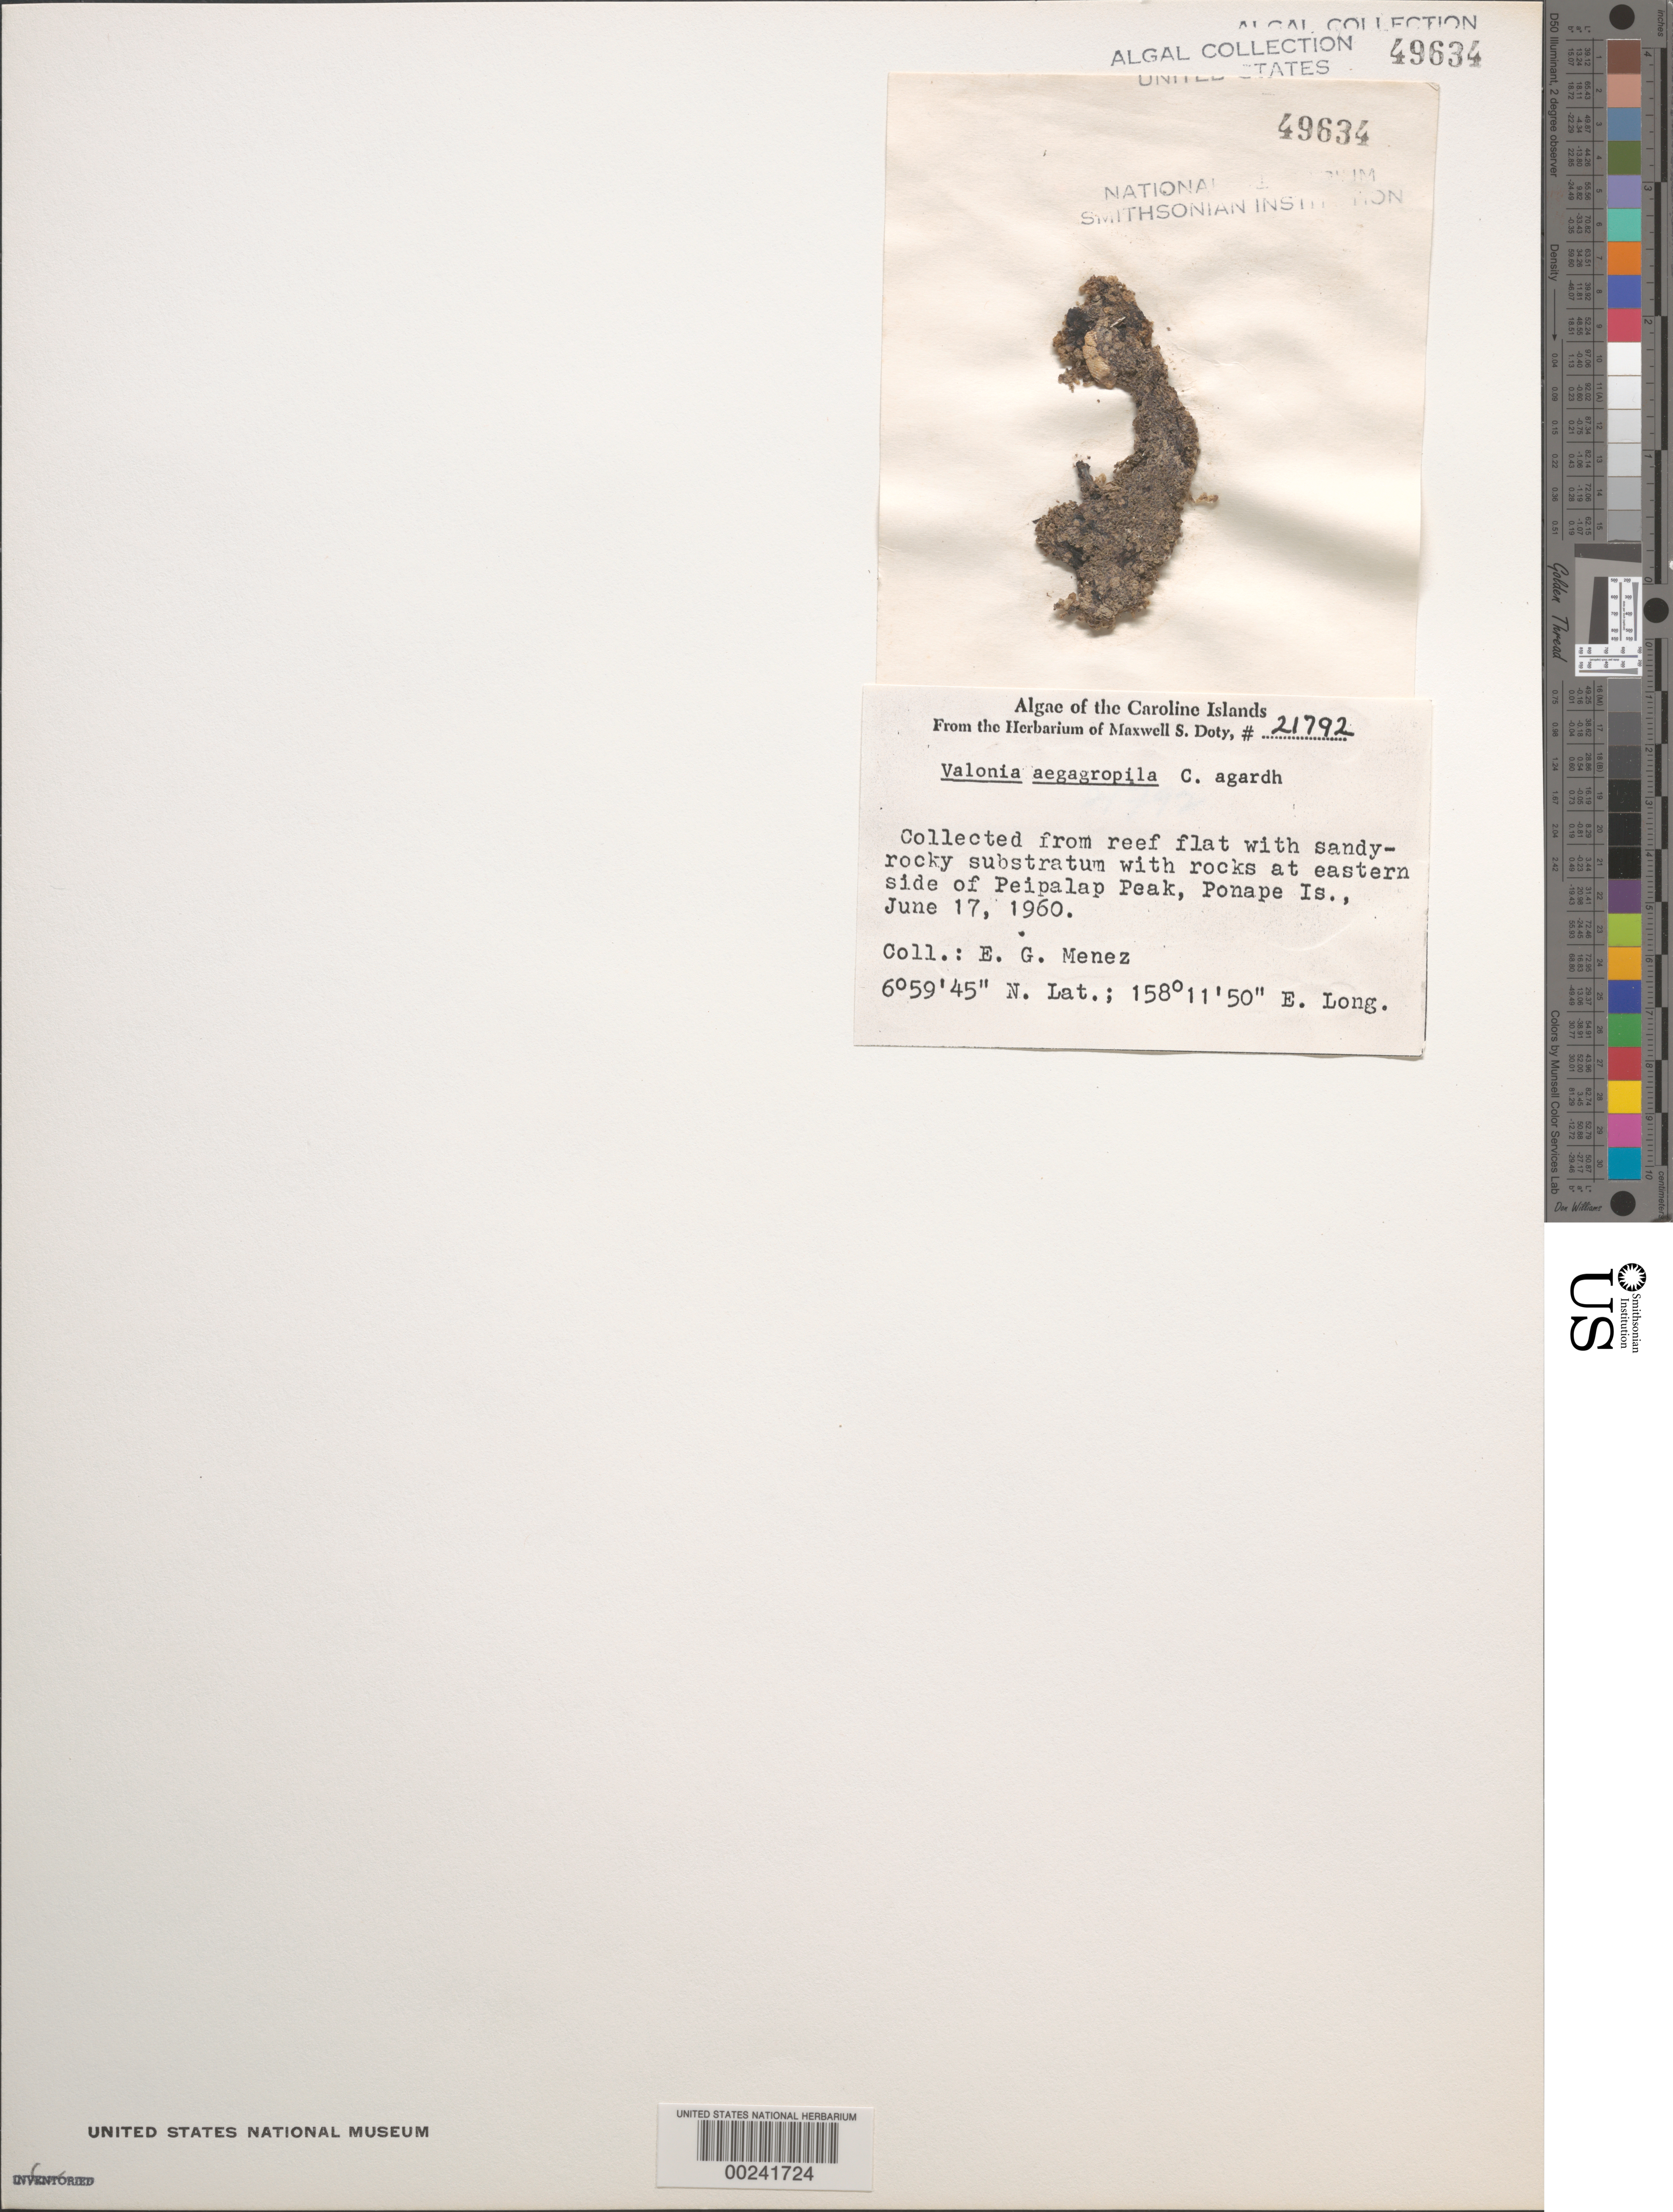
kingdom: Plantae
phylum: Chlorophyta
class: Ulvophyceae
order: Siphonocladales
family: Valoniaceae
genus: Valonia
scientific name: Valonia aegagropila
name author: C. Agardh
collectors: Meñez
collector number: MSD 21792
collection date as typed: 17 Jun 1960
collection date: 1960-06-17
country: Micronesia, Federated States of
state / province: Pohnpei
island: Pohnpei [Ponape]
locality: Peipalap Peak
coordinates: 6 59' 45" N, 158 11' 50" E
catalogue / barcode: US 49634